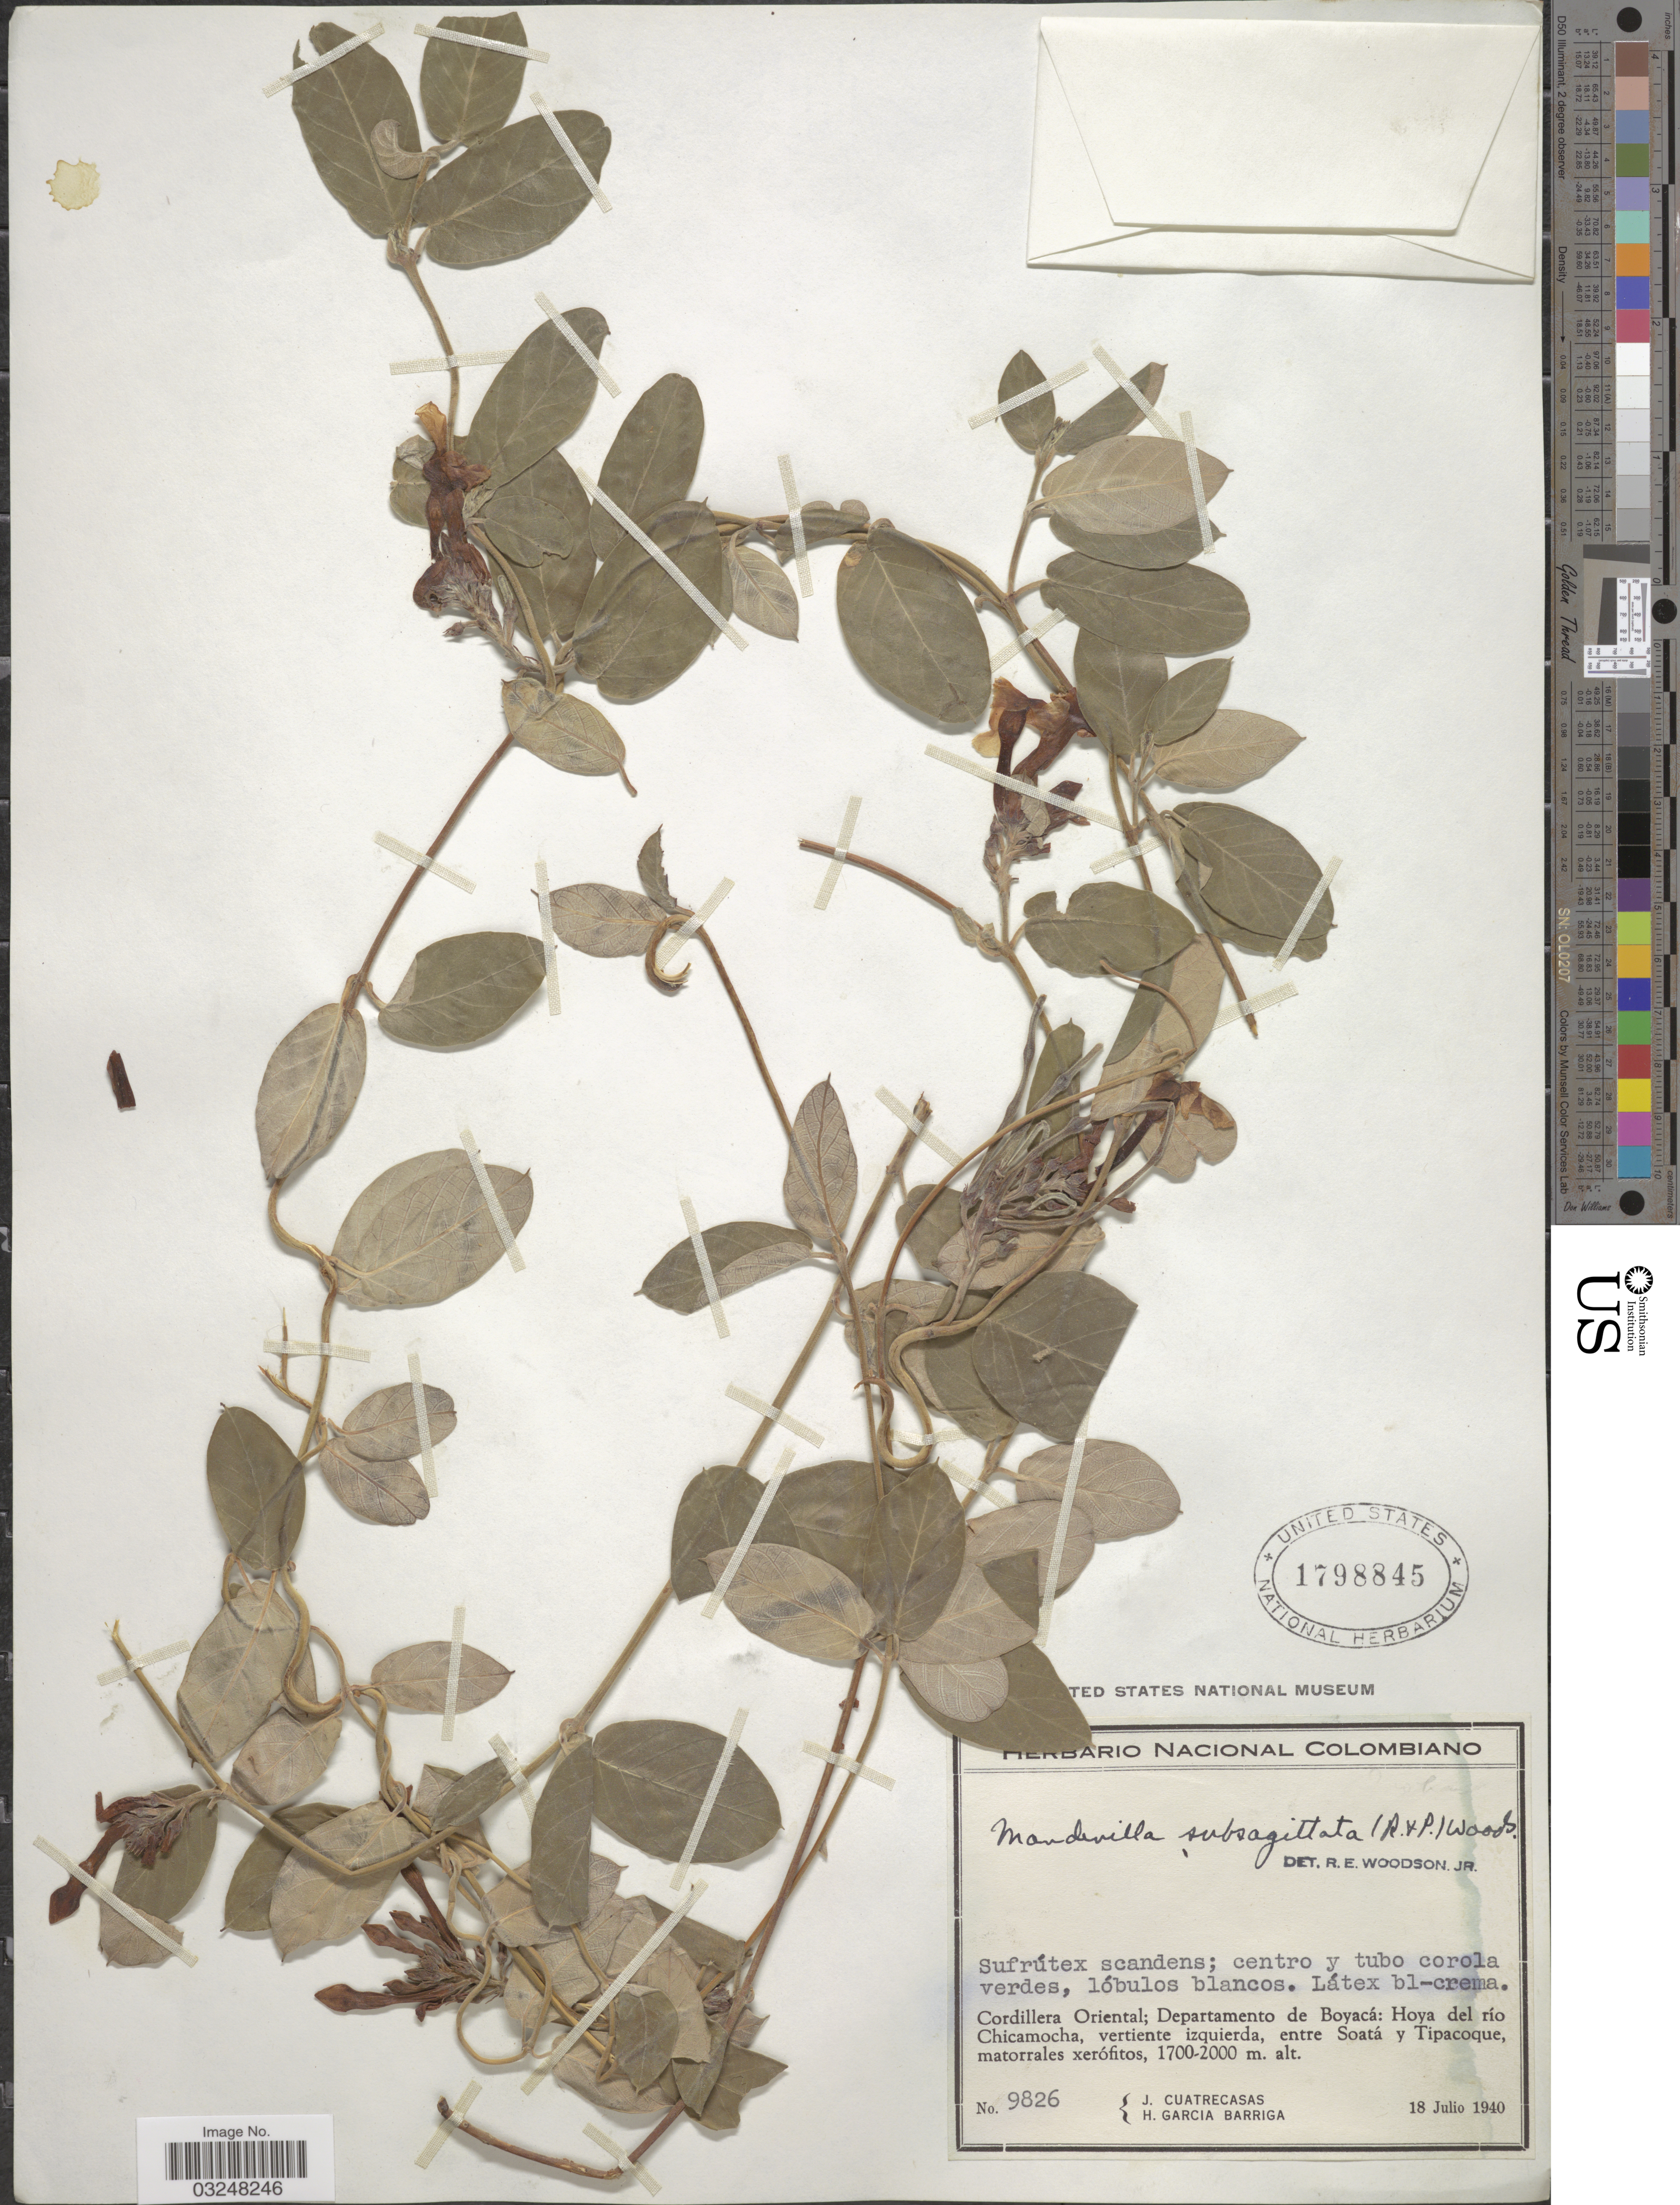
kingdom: Plantae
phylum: Tracheophyta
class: Magnoliopsida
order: Gentianales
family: Apocynaceae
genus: Mandevilla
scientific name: Mandevilla subsagittata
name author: (Ruiz & Pav.) Woodson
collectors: J. Cuatrecasas & H. García Barriga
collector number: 9826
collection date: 1940-07-18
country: Colombia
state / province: Boyacá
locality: Cordillera Oriental; Departamento de Boyacá: Hoya del río Chicamocha, vertiente izquierda, entre Soatá y Tipacoque.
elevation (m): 1700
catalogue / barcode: US 1798845